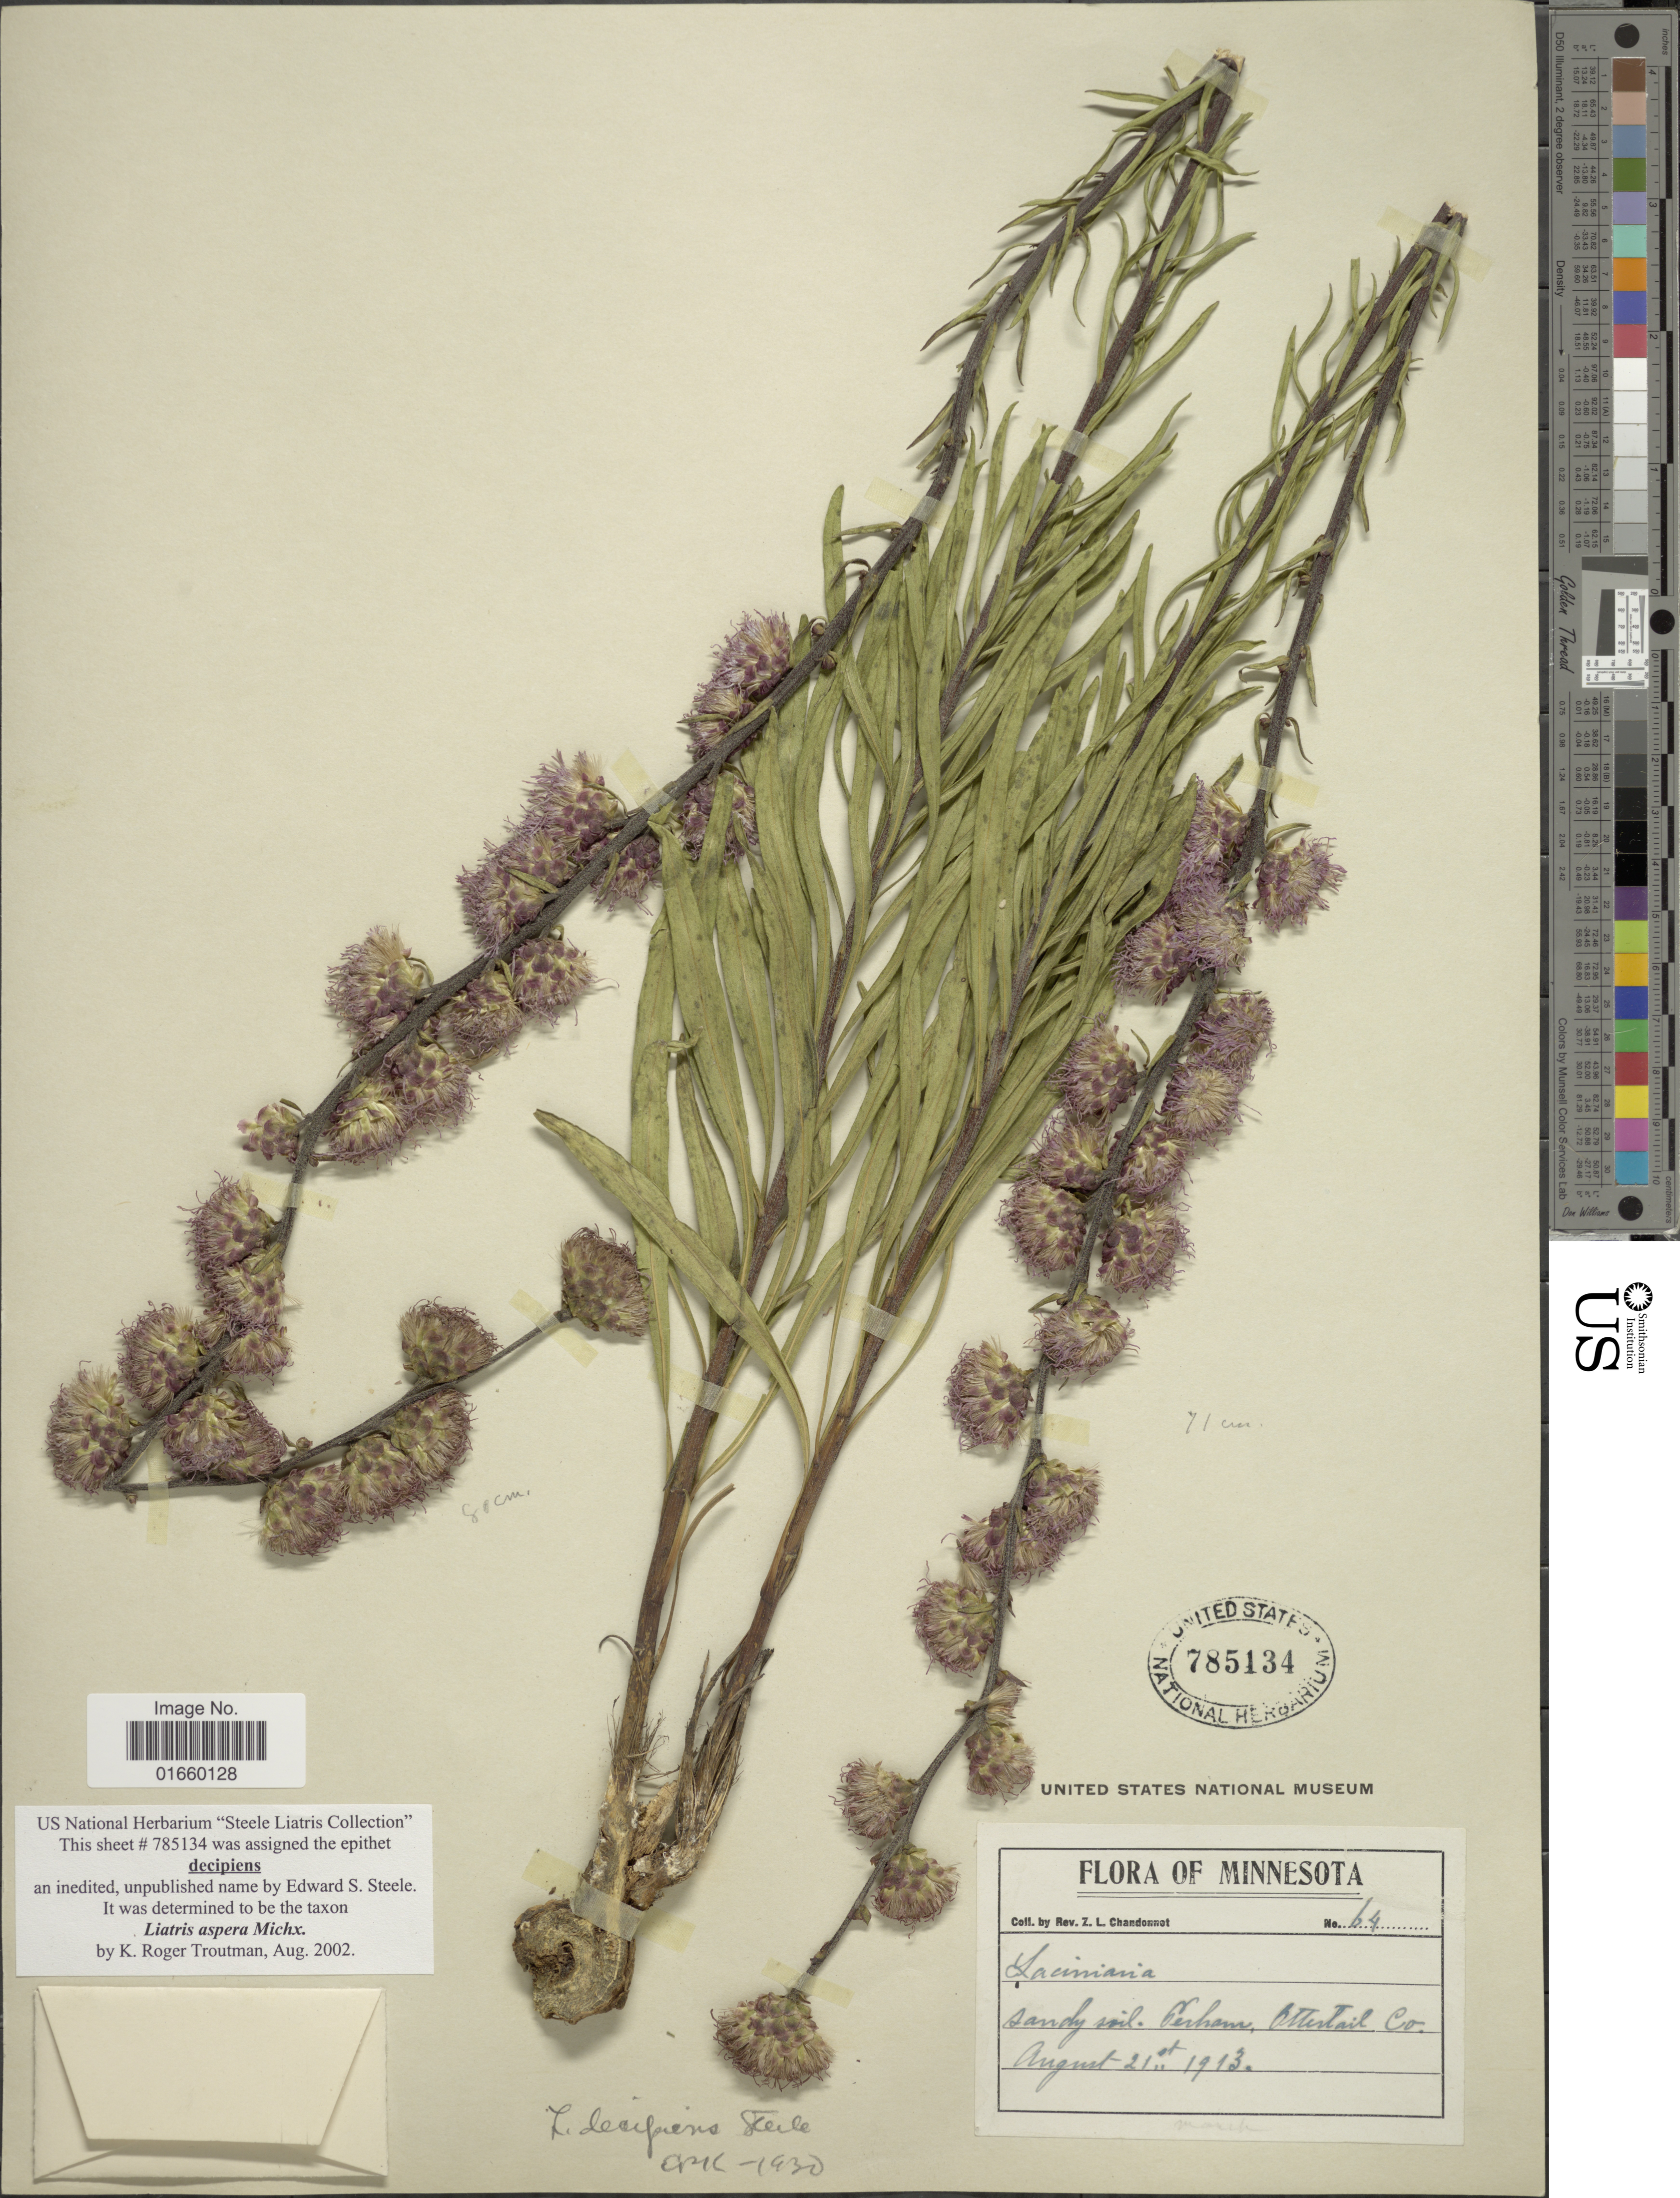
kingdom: Plantae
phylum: Tracheophyta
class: Magnoliopsida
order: Asterales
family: Asteraceae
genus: Liatris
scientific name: Liatris aspera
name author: Michx.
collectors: Z. Chandonnet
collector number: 64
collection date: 1913-08-21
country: United States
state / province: Minnesota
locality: Perham, Otter tail Co.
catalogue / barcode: US 785134